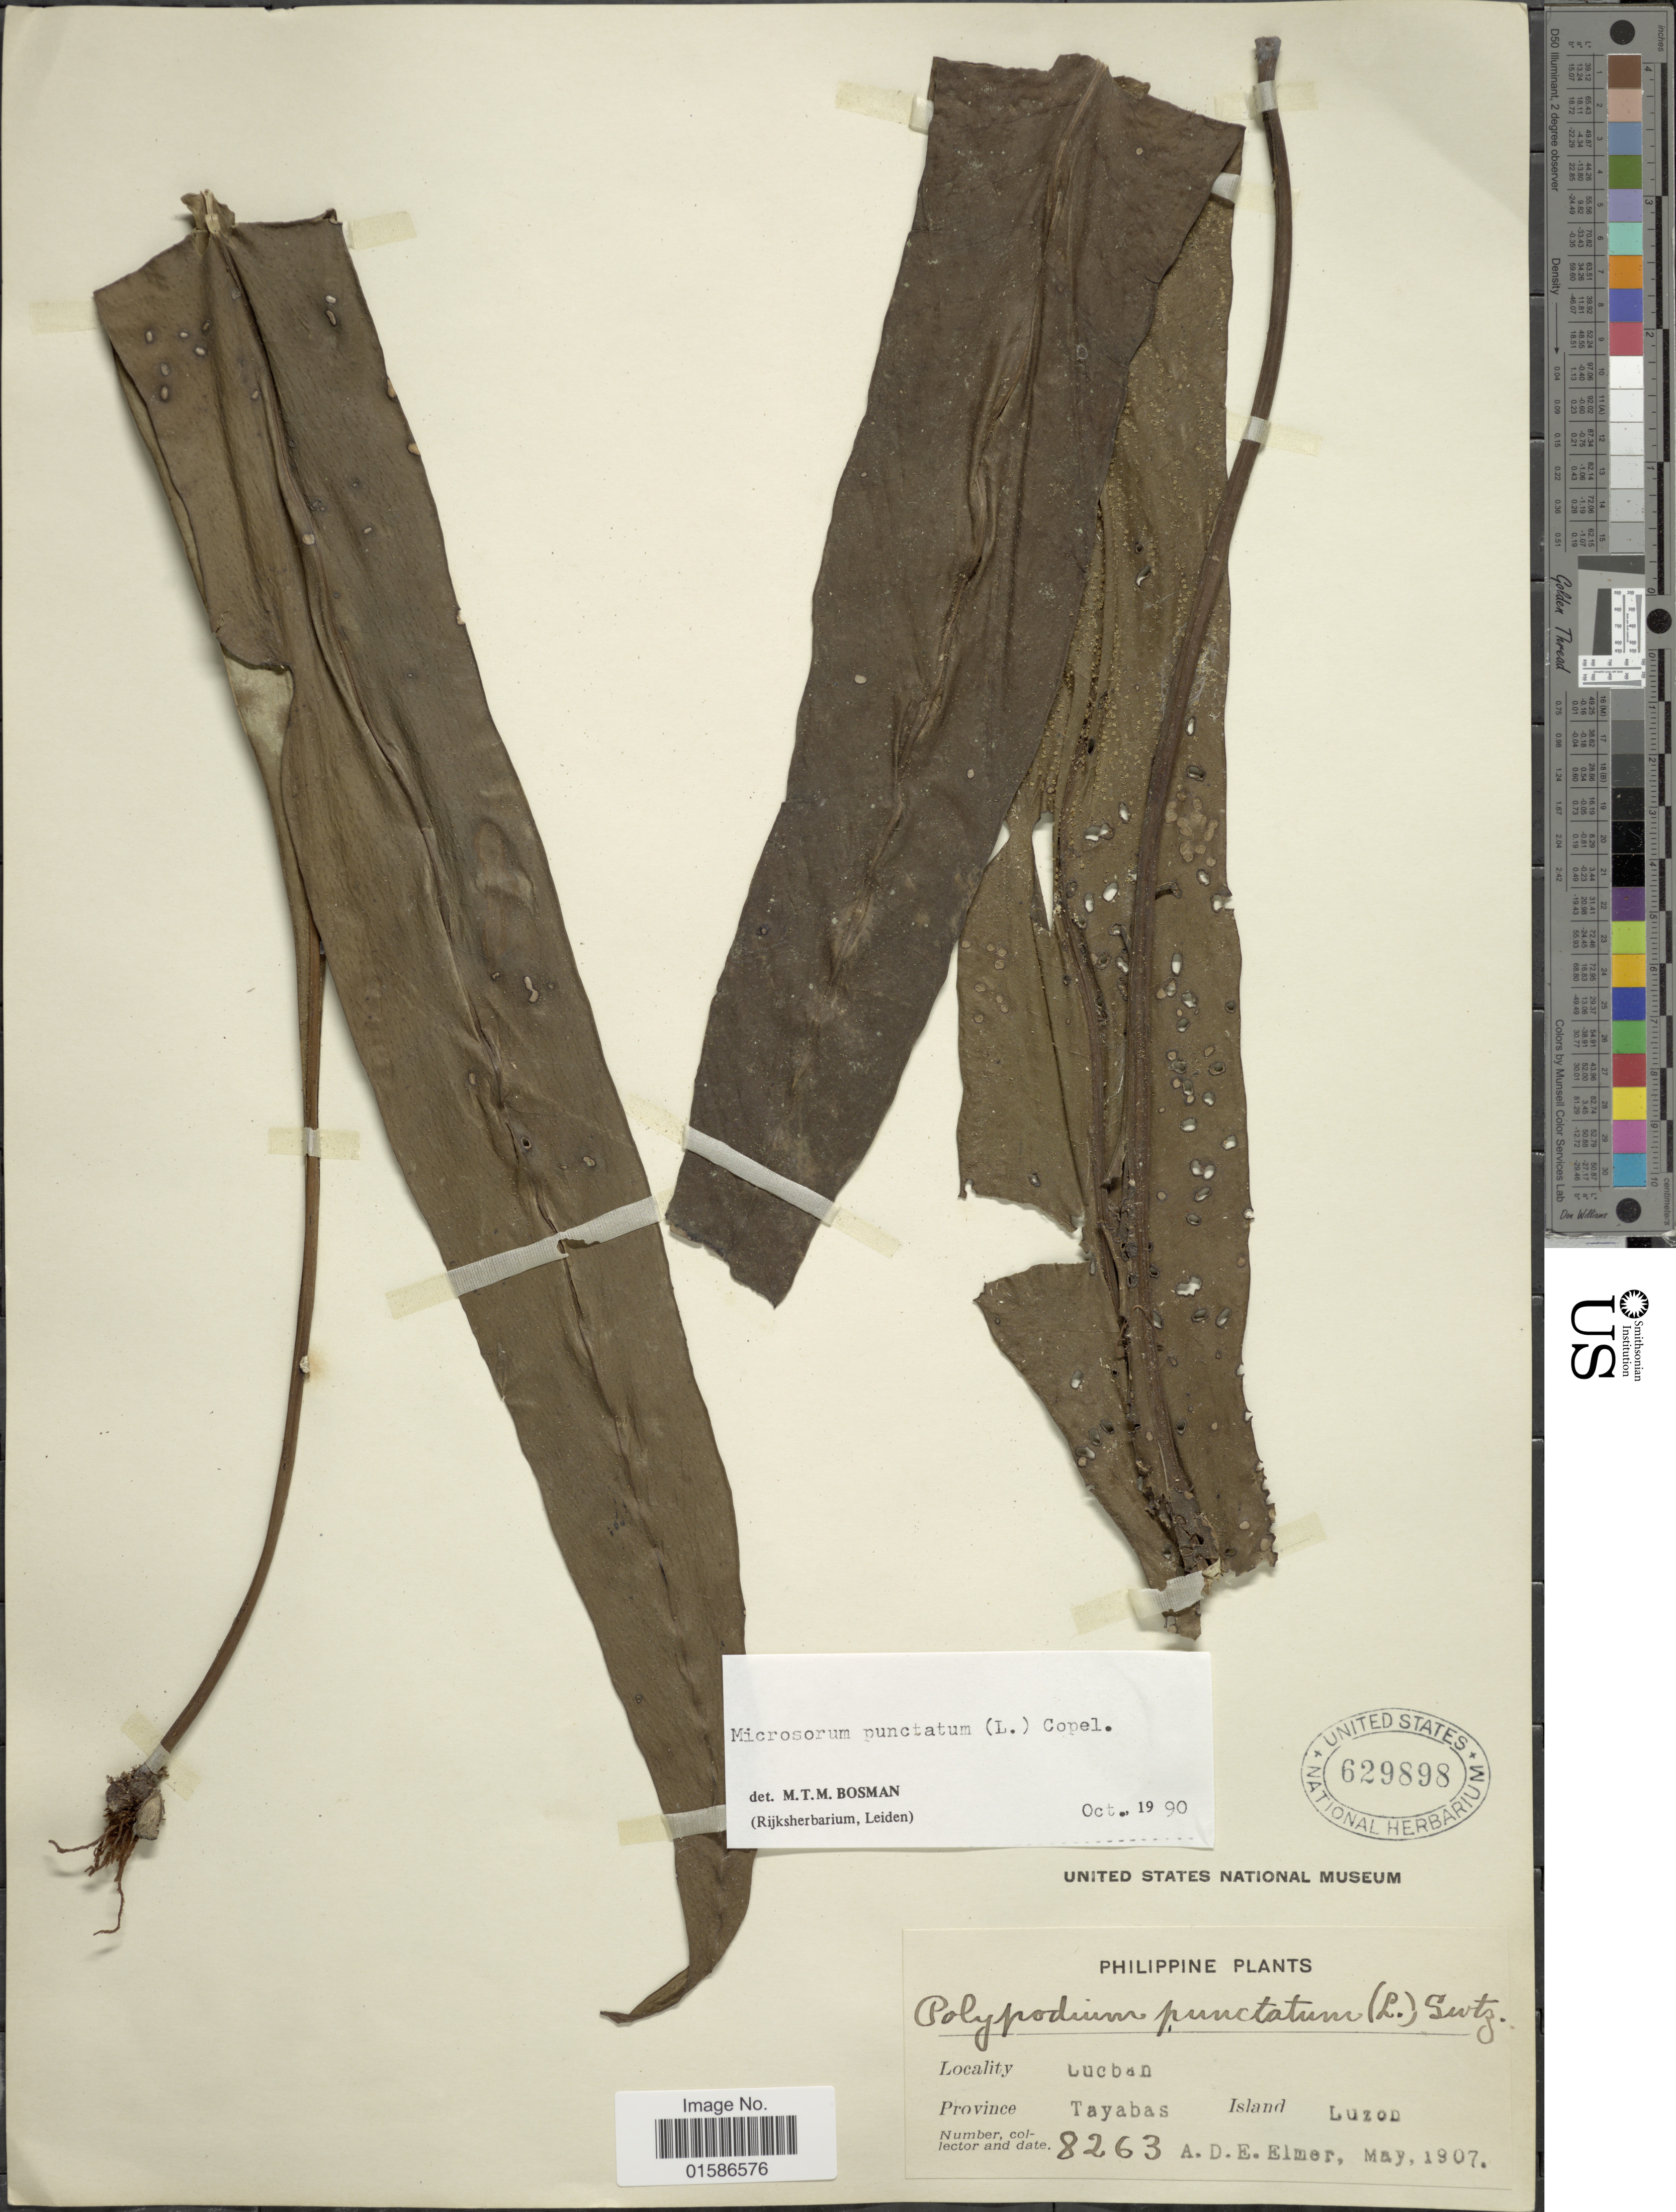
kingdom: Plantae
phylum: Tracheophyta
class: Polypodiopsida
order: Polypodiales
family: Polypodiaceae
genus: Microsorum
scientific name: Microsorum punctatum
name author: (L.) Copel.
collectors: A. D. E. Elmer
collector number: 8263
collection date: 1907-05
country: Philippines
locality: Lucban, Province Tayabas, Island Luzon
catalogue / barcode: US 629898